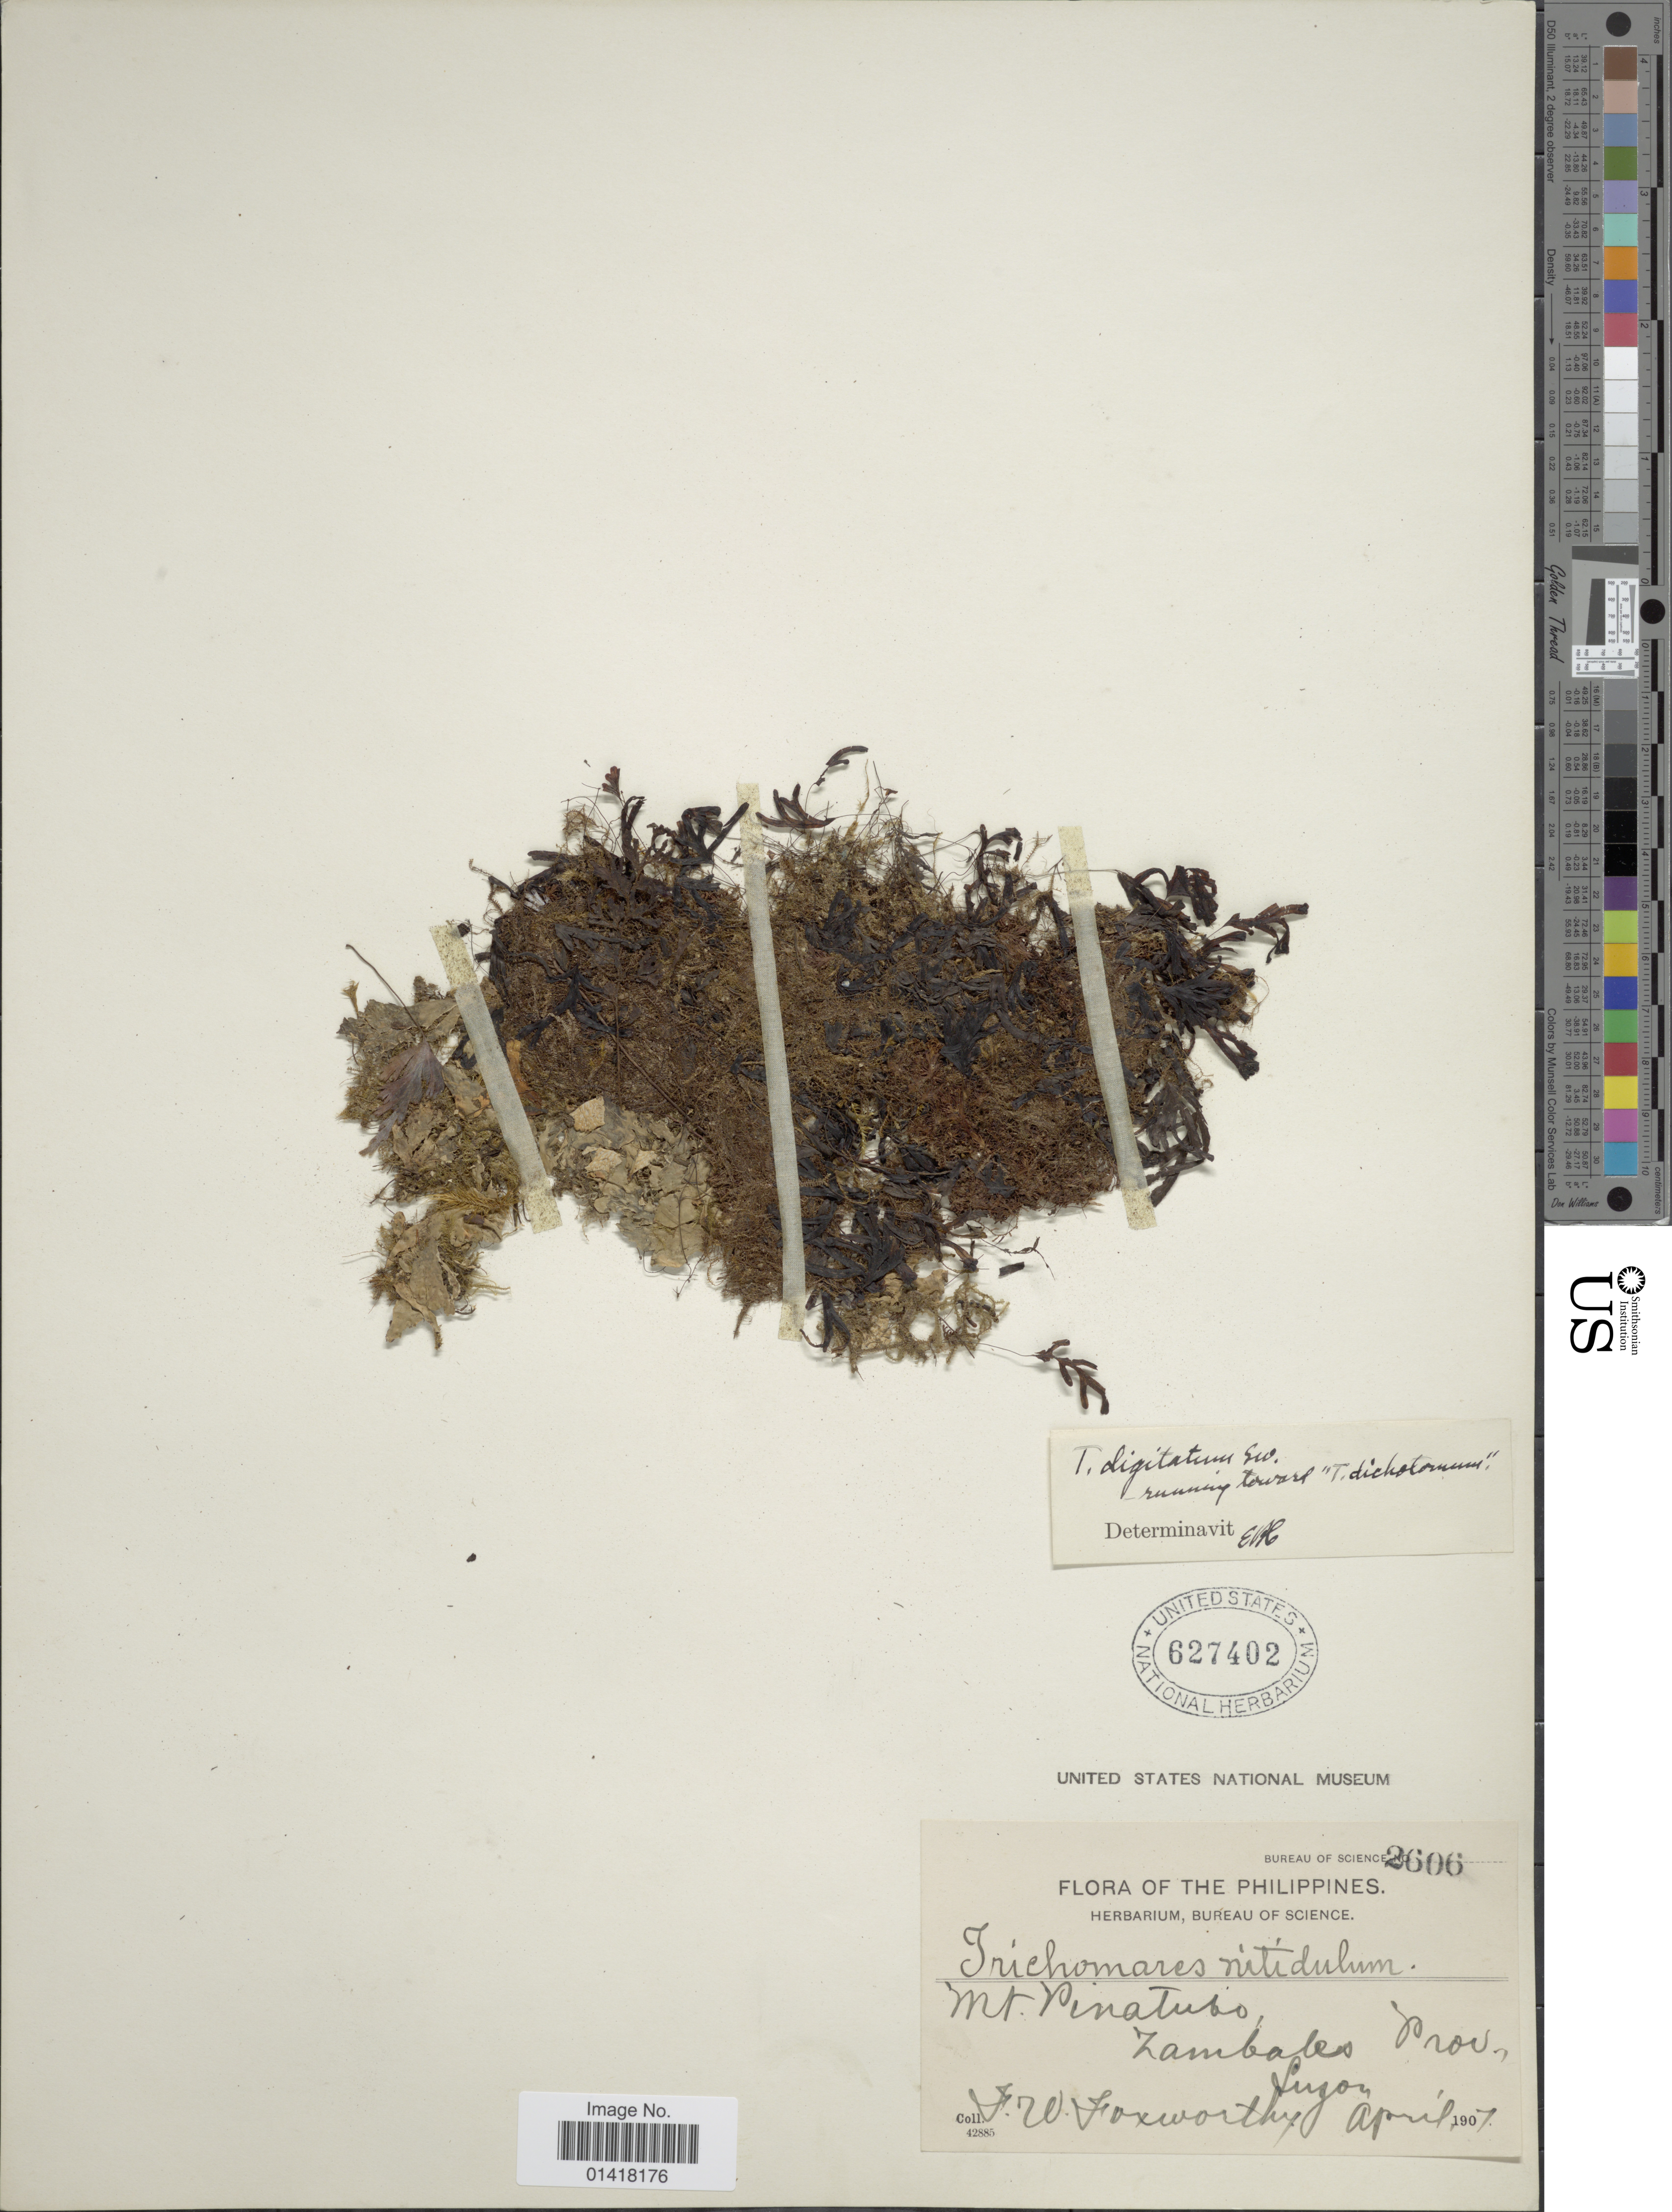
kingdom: Plantae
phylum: Tracheophyta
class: Polypodiopsida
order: Hymenophyllales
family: Hymenophyllaceae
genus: Hymenophyllum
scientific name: Hymenophyllum digitatum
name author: (Sw.) Fosberg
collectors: F. W. Foxworthy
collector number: Bureau of Science 2606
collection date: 1907-04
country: Philippines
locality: The Philippines. Mt. Pinatubo, Zambales Prov. Luzon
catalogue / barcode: US 627402